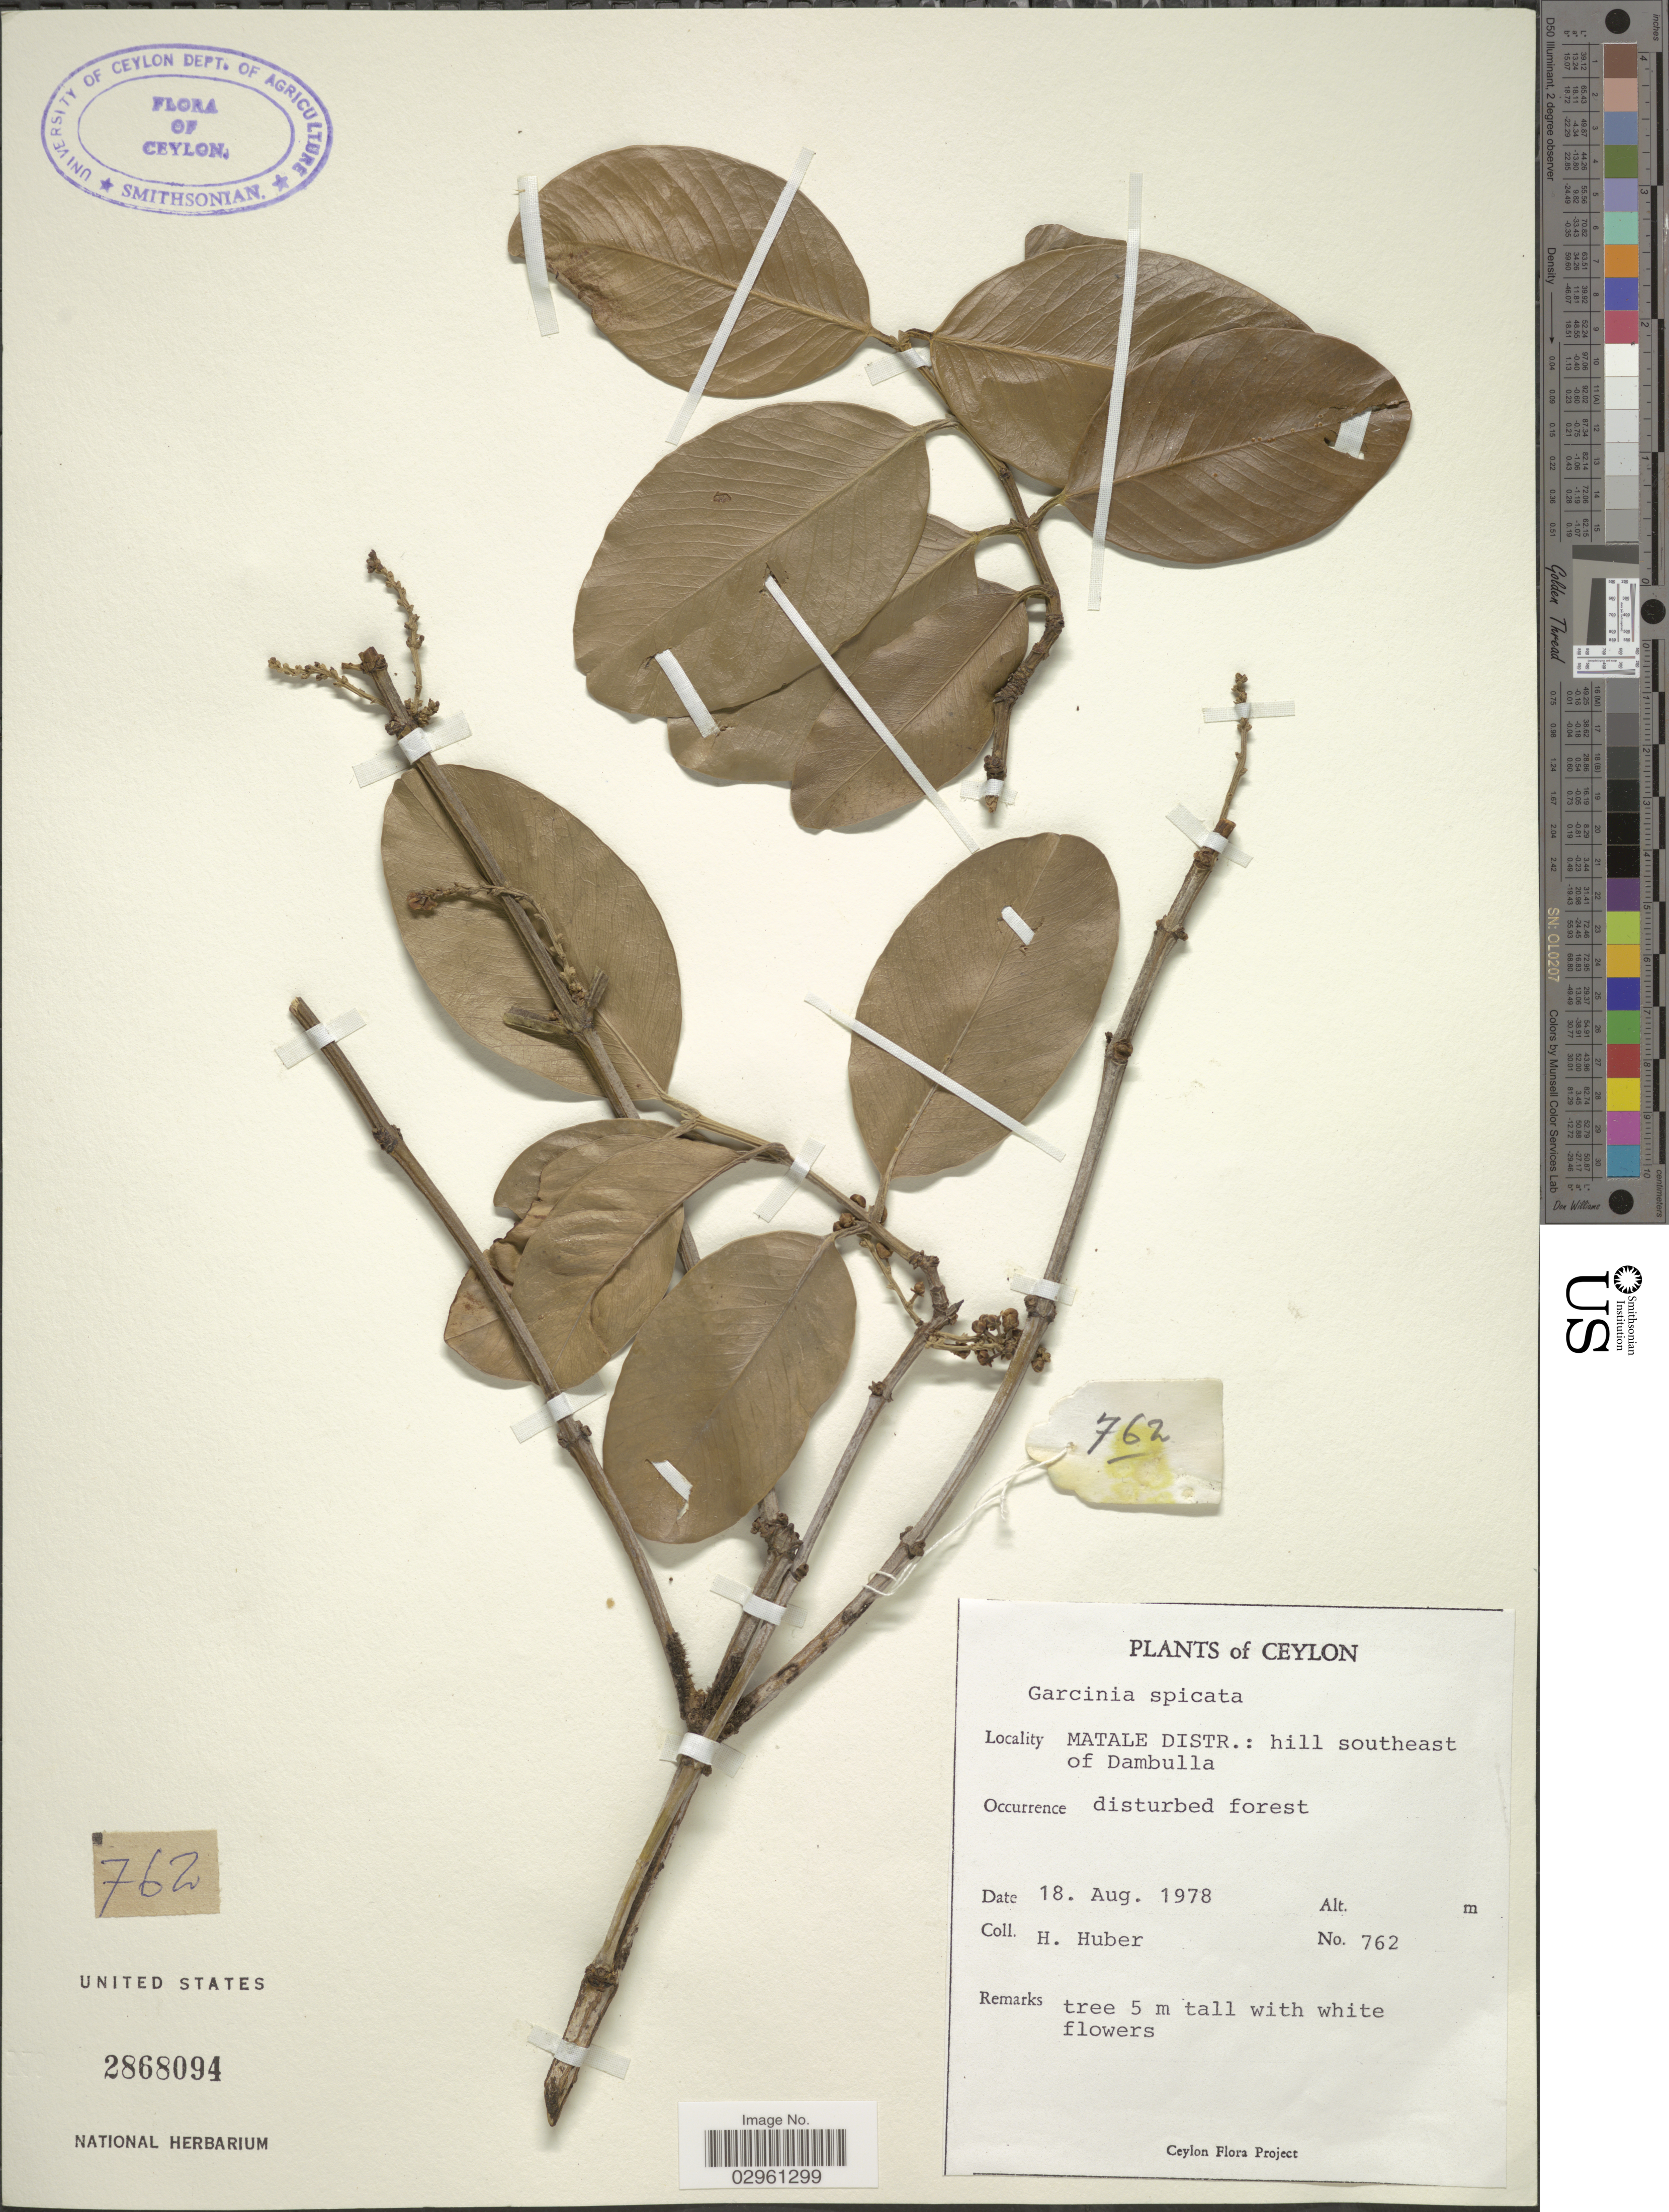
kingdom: Plantae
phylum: Tracheophyta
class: Magnoliopsida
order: Malpighiales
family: Clusiaceae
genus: Garcinia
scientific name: Garcinia spicata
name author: Hook. f.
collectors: H. Huber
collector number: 762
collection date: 1978-08-18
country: Sri Lanka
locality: Ceylon. Matale Distr.: Hill southeast of Dambulla.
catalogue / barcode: US 2868094